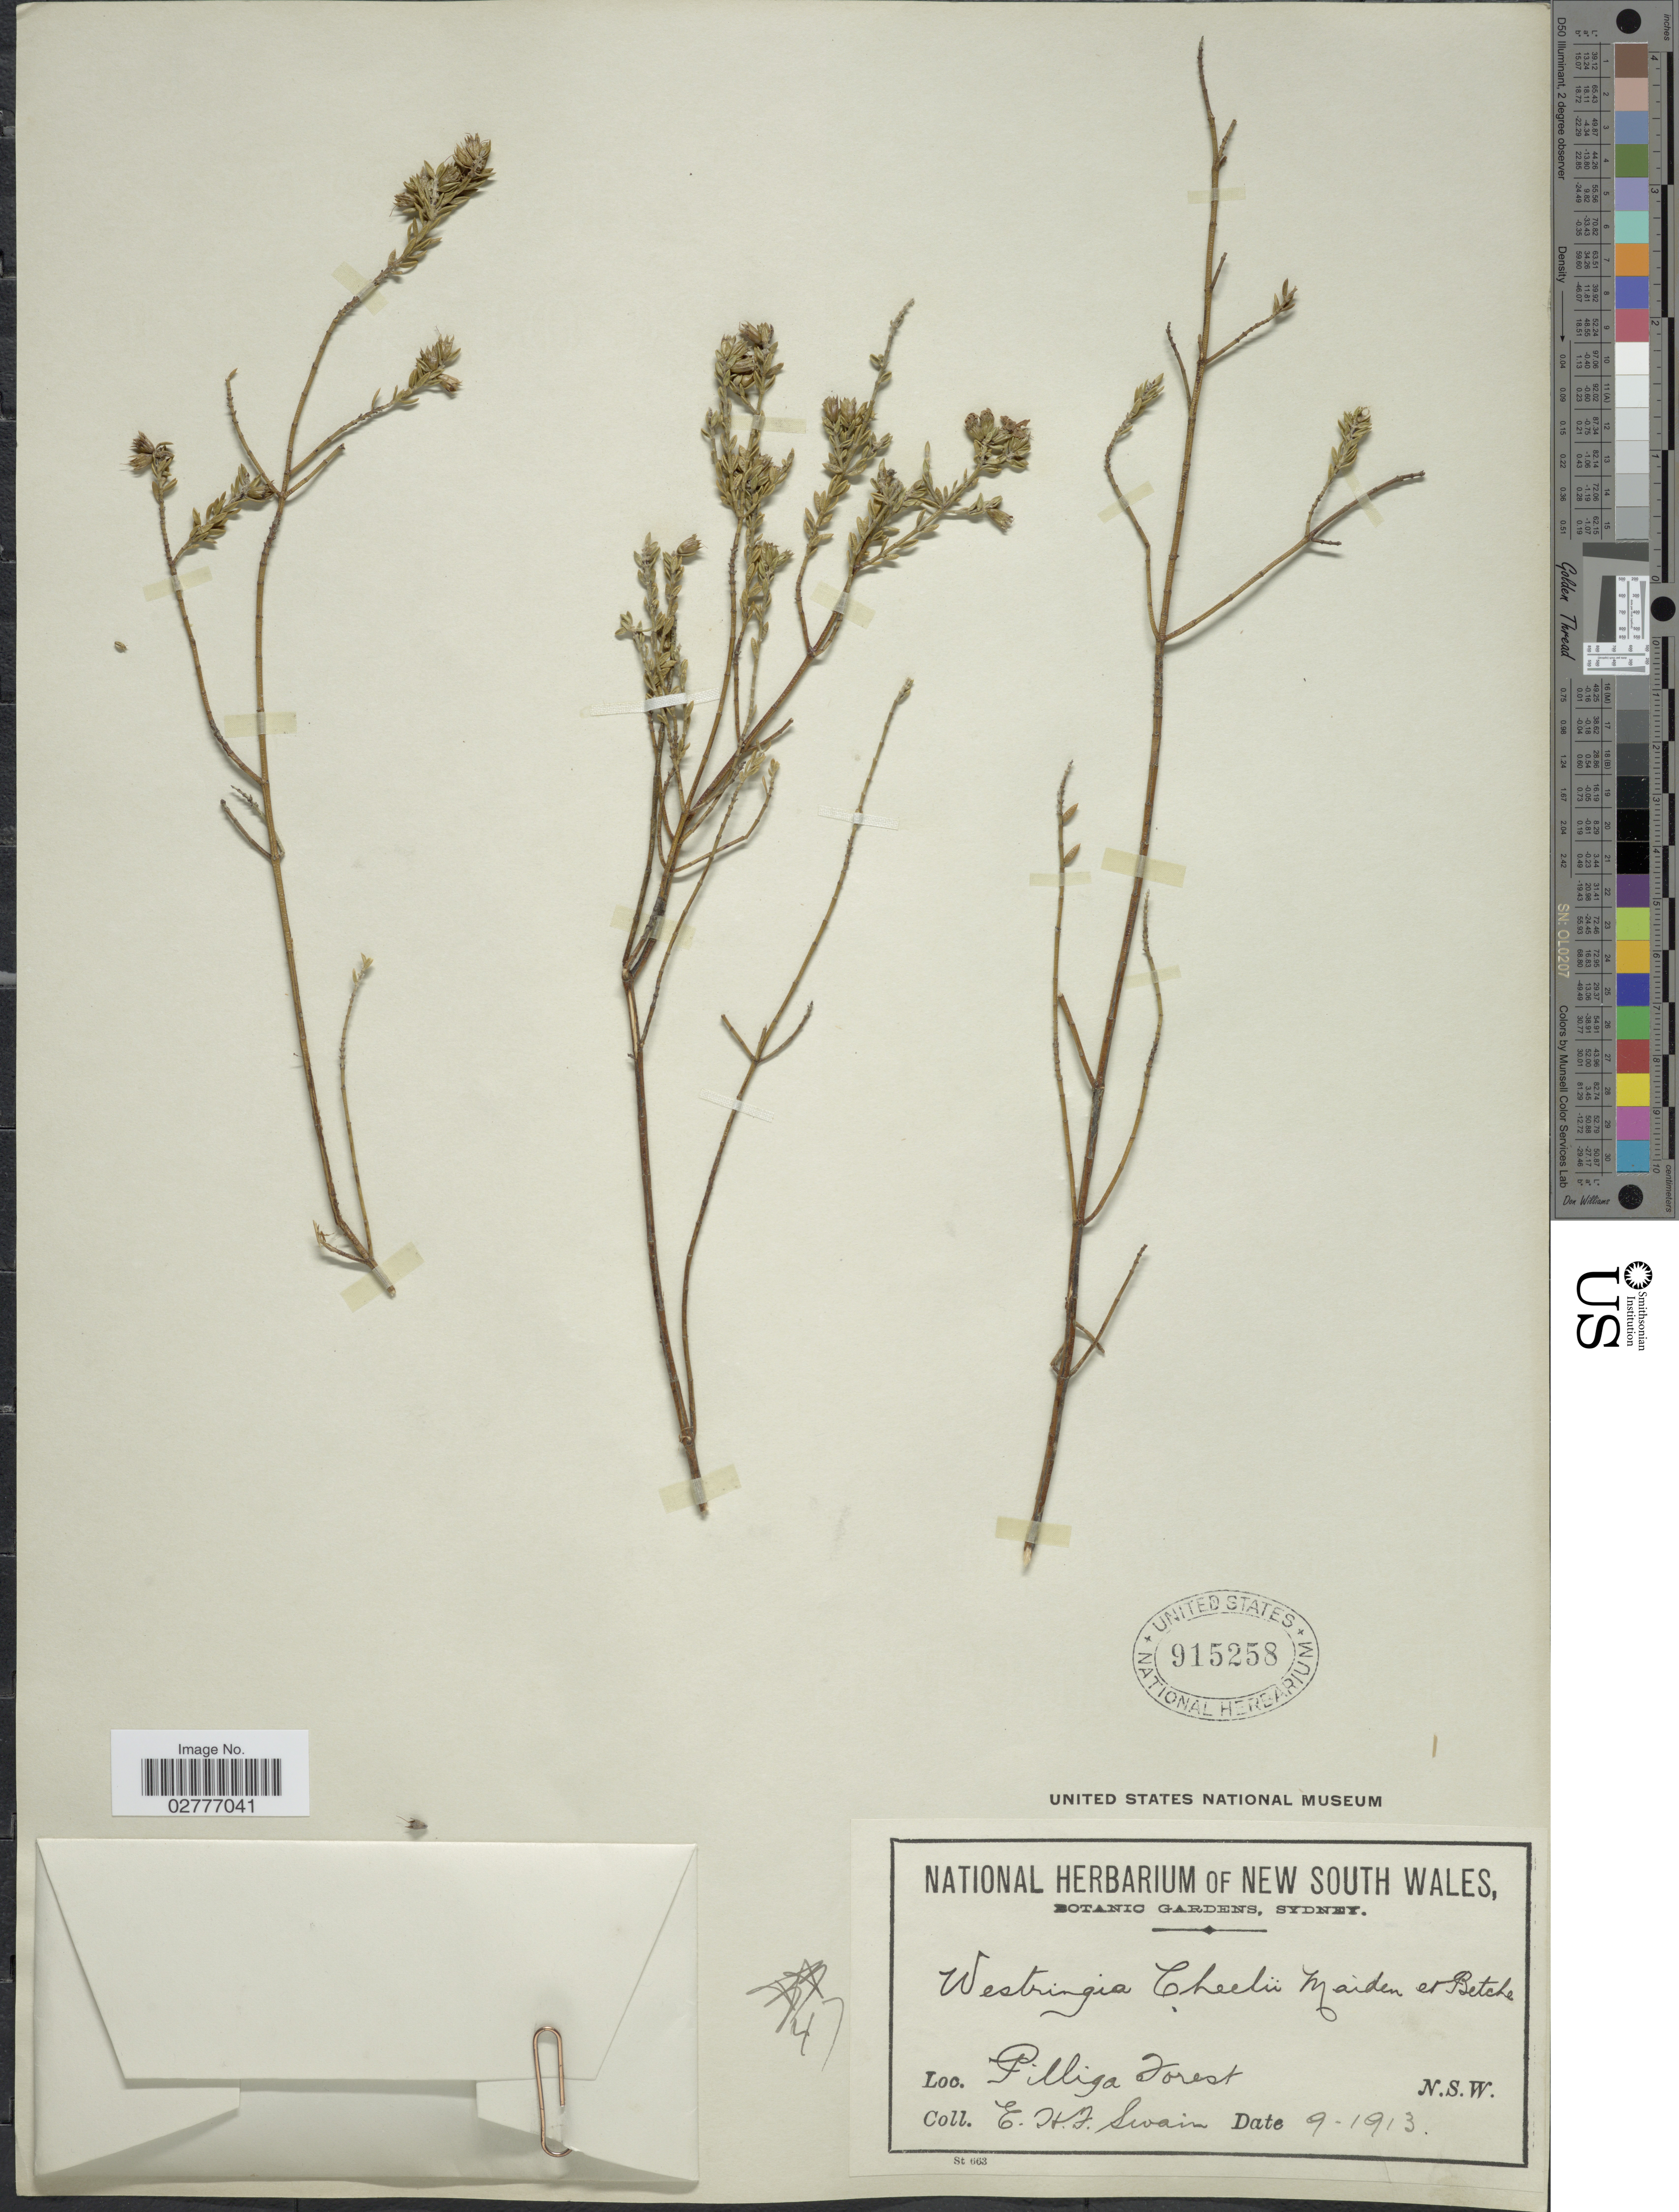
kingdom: Plantae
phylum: Tracheophyta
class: Magnoliopsida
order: Lamiales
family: Lamiaceae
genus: Westringia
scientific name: Westringia cheelii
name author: Maiden & Betche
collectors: E. Swain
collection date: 1913-09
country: Australia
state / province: New South Wales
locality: Pilliga Forest.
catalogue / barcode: US 915258